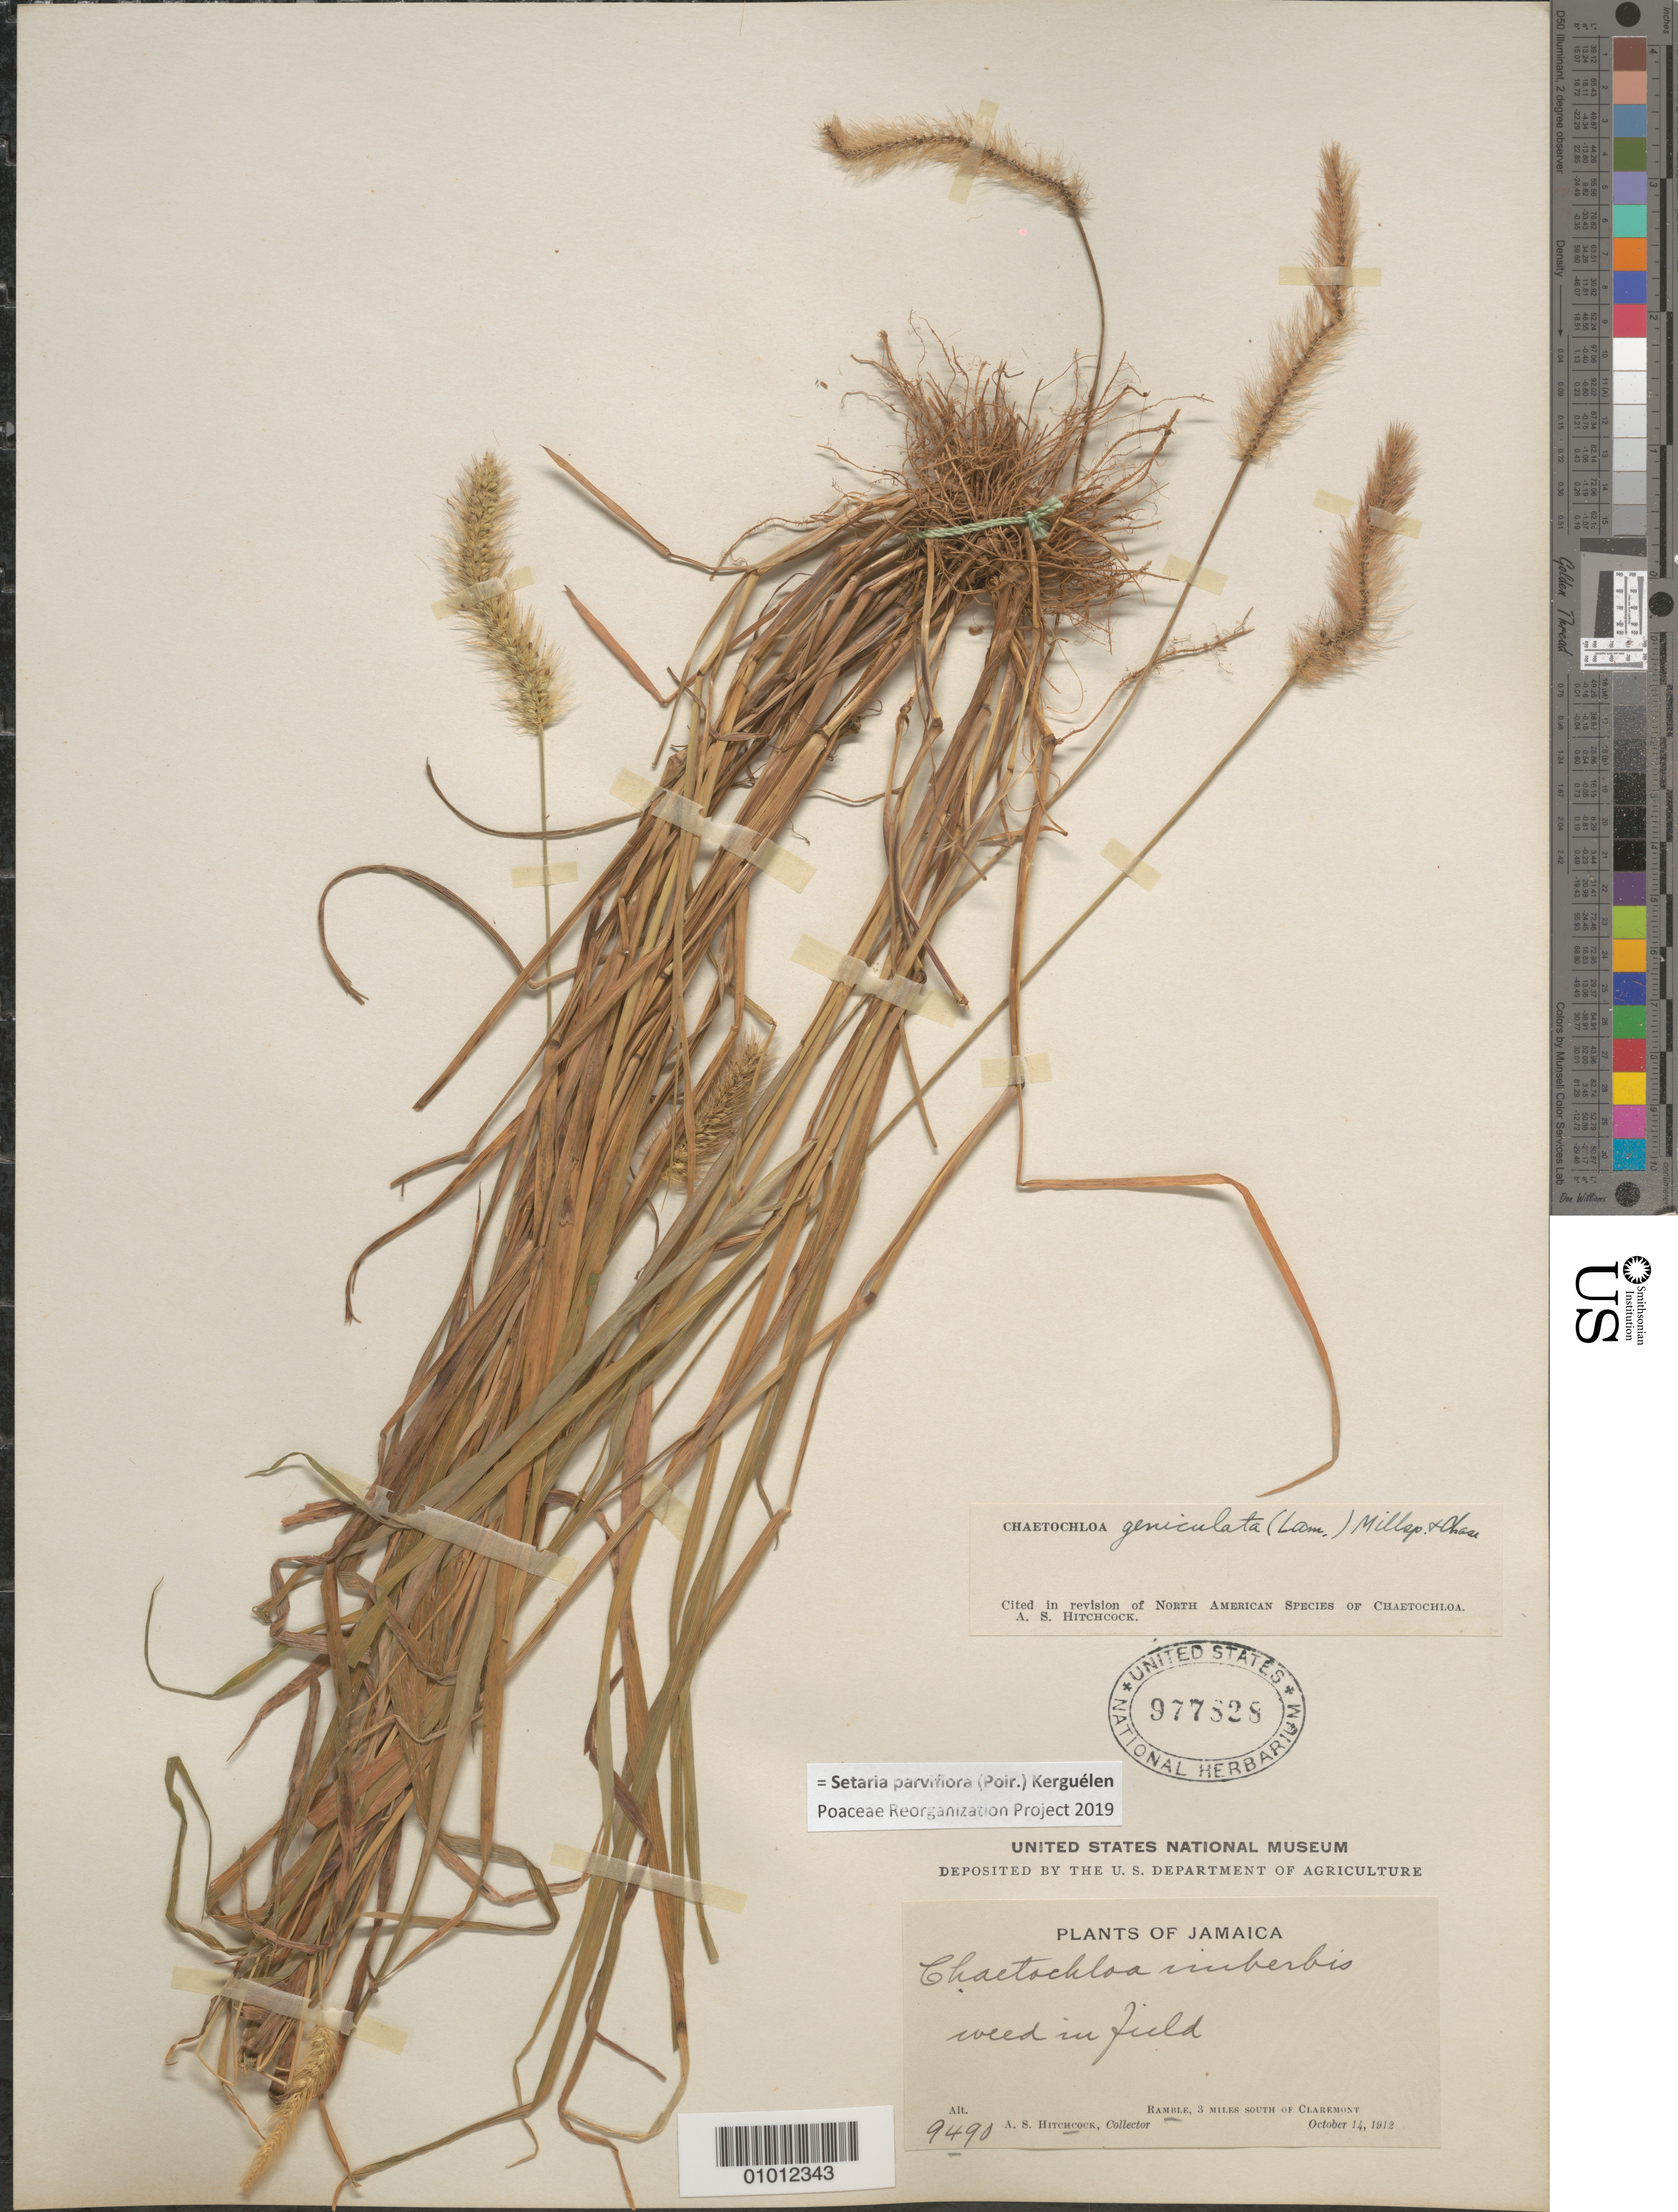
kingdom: Plantae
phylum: Tracheophyta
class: Liliopsida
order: Poales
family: Poaceae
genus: Setaria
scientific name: Setaria parviflora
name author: (Poir.) Kerguélen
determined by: Poaceae Reorganization Project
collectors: A. S. Hitchcock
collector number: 9490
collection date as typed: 14 Oct 1912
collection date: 1912-10-14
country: Jamaica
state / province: Saint Thomas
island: Jamaica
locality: Ramble, 3 miles S of Claremont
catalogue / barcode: US 977828